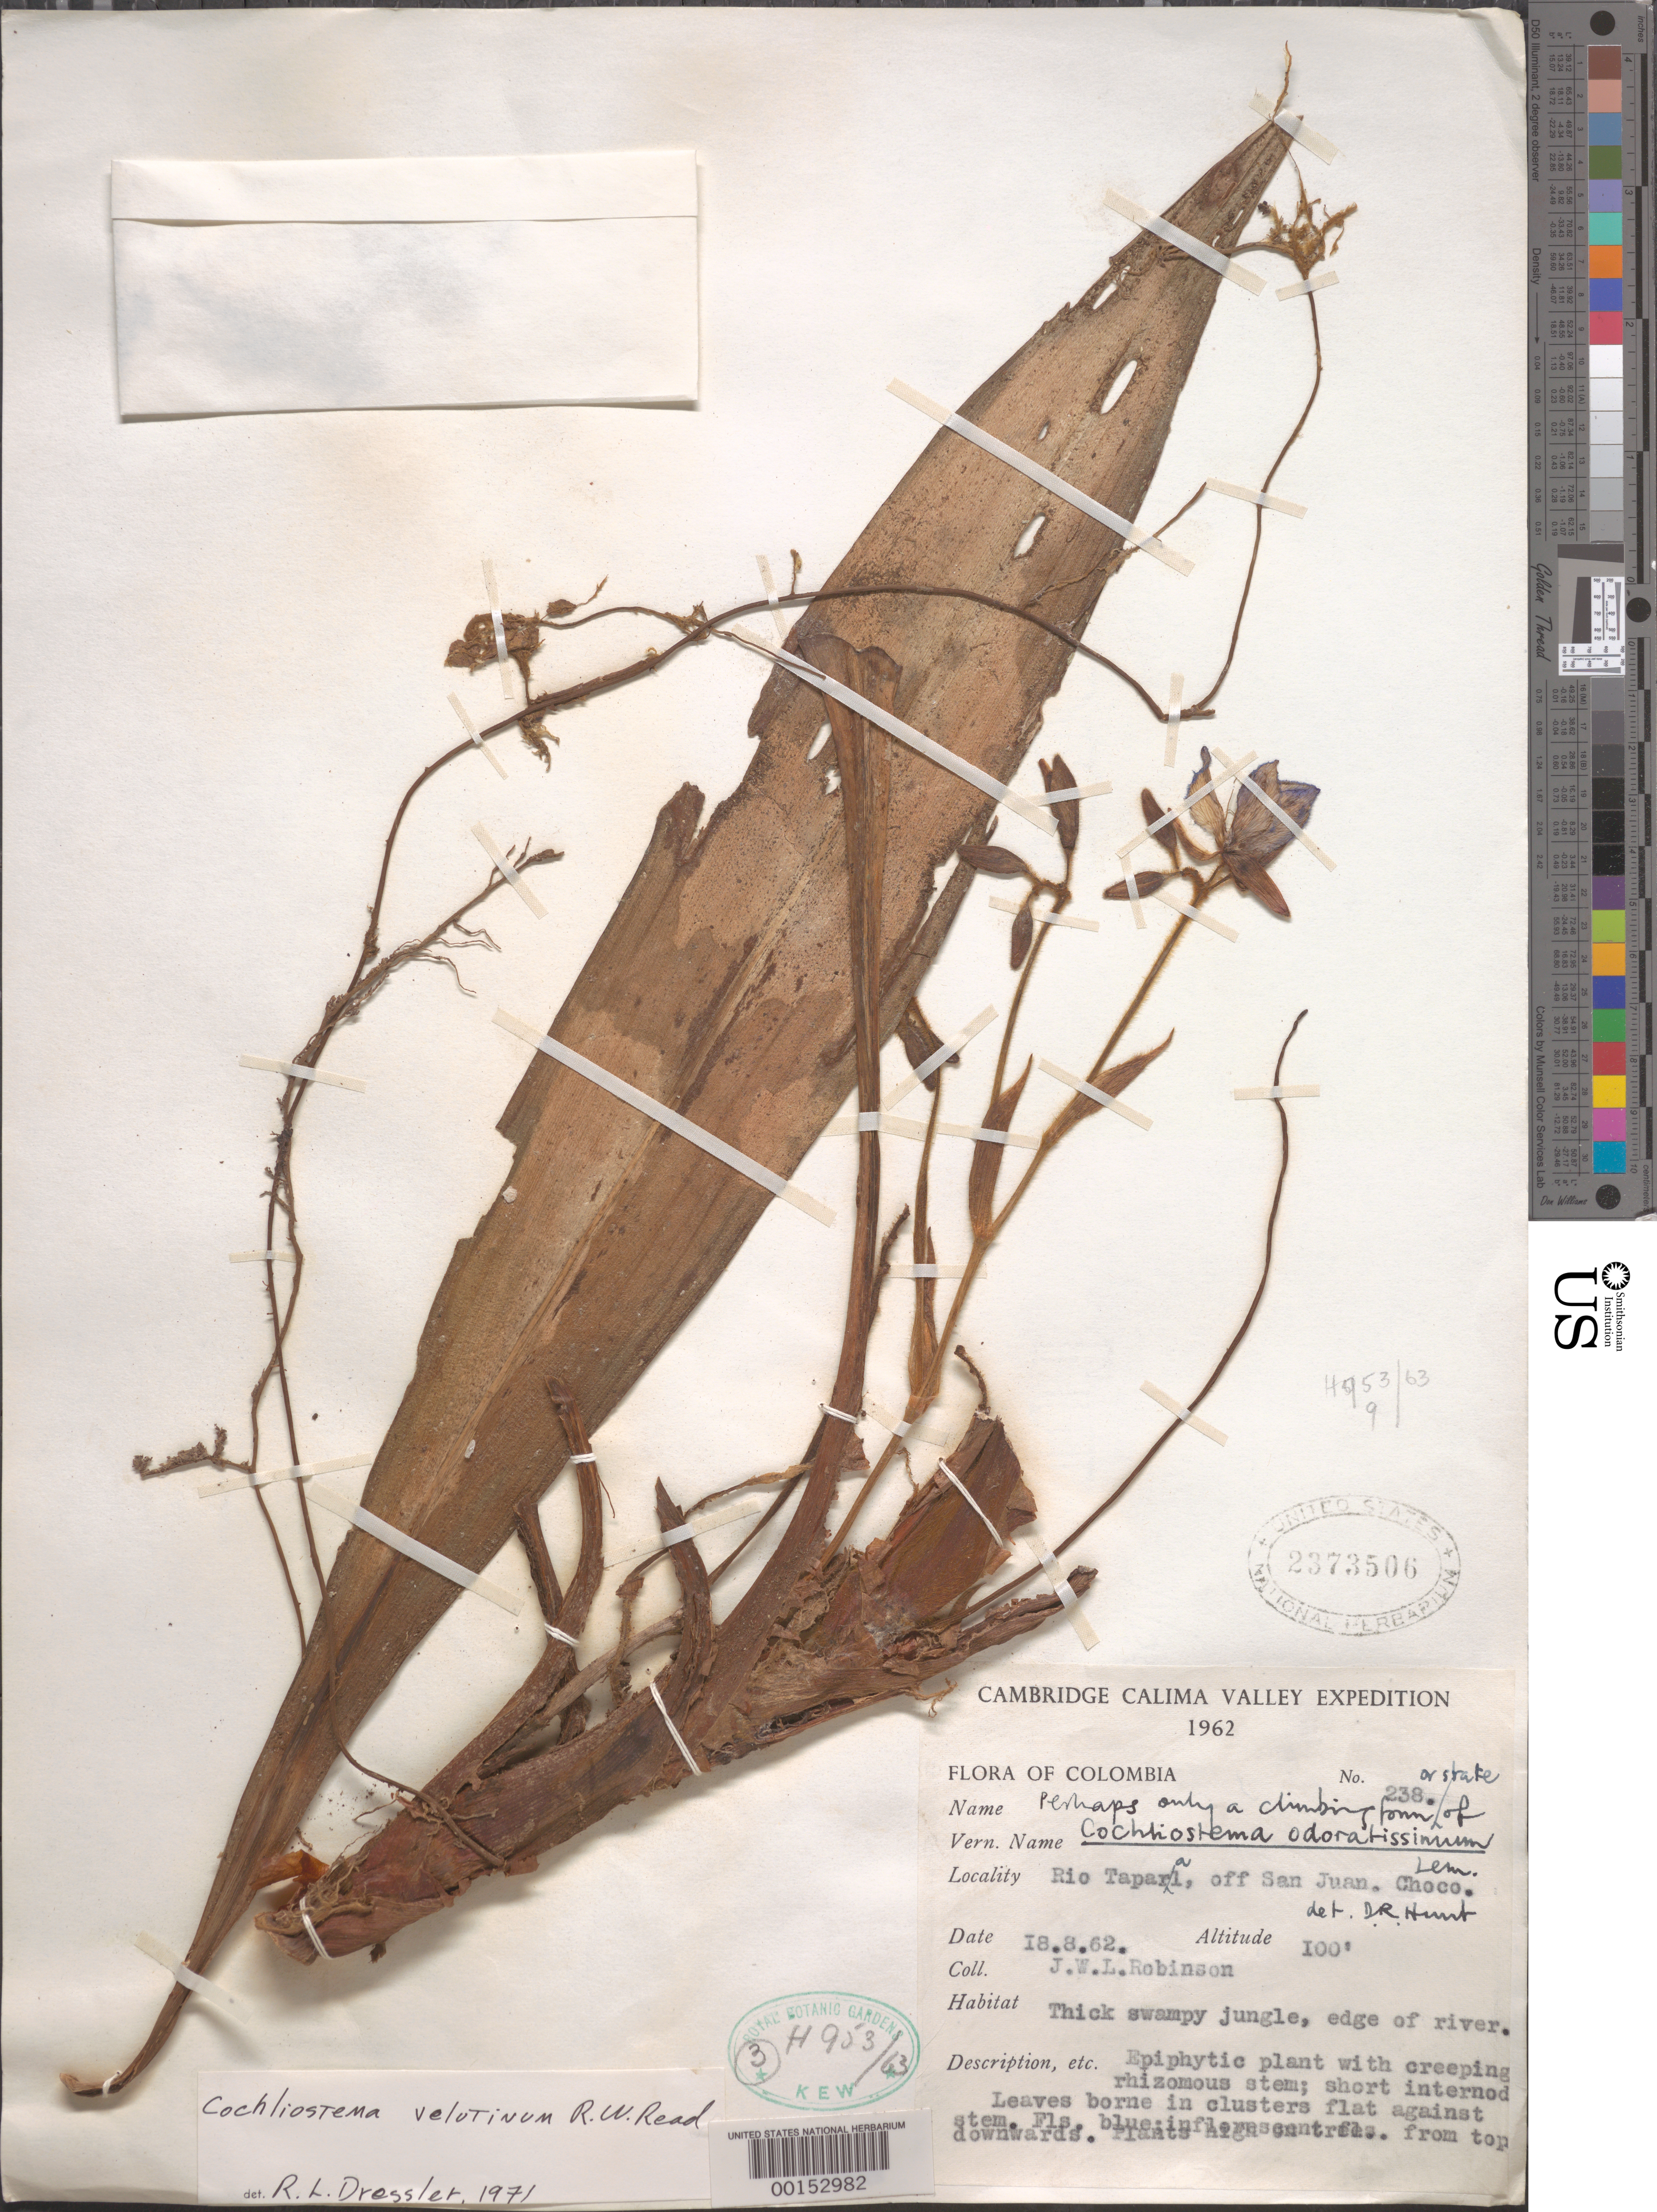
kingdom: Plantae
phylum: Tracheophyta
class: Liliopsida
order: Commelinales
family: Commelinaceae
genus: Cochliostema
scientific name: Cochliostema velutinum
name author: Read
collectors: J. W. Robinson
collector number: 238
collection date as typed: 18 Aug 1962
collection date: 1962-08-18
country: Colombia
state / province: Chocó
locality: Rio Taparal, of f San Juan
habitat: Thick jungle swamp; river edge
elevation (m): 31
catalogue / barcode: US 2373506